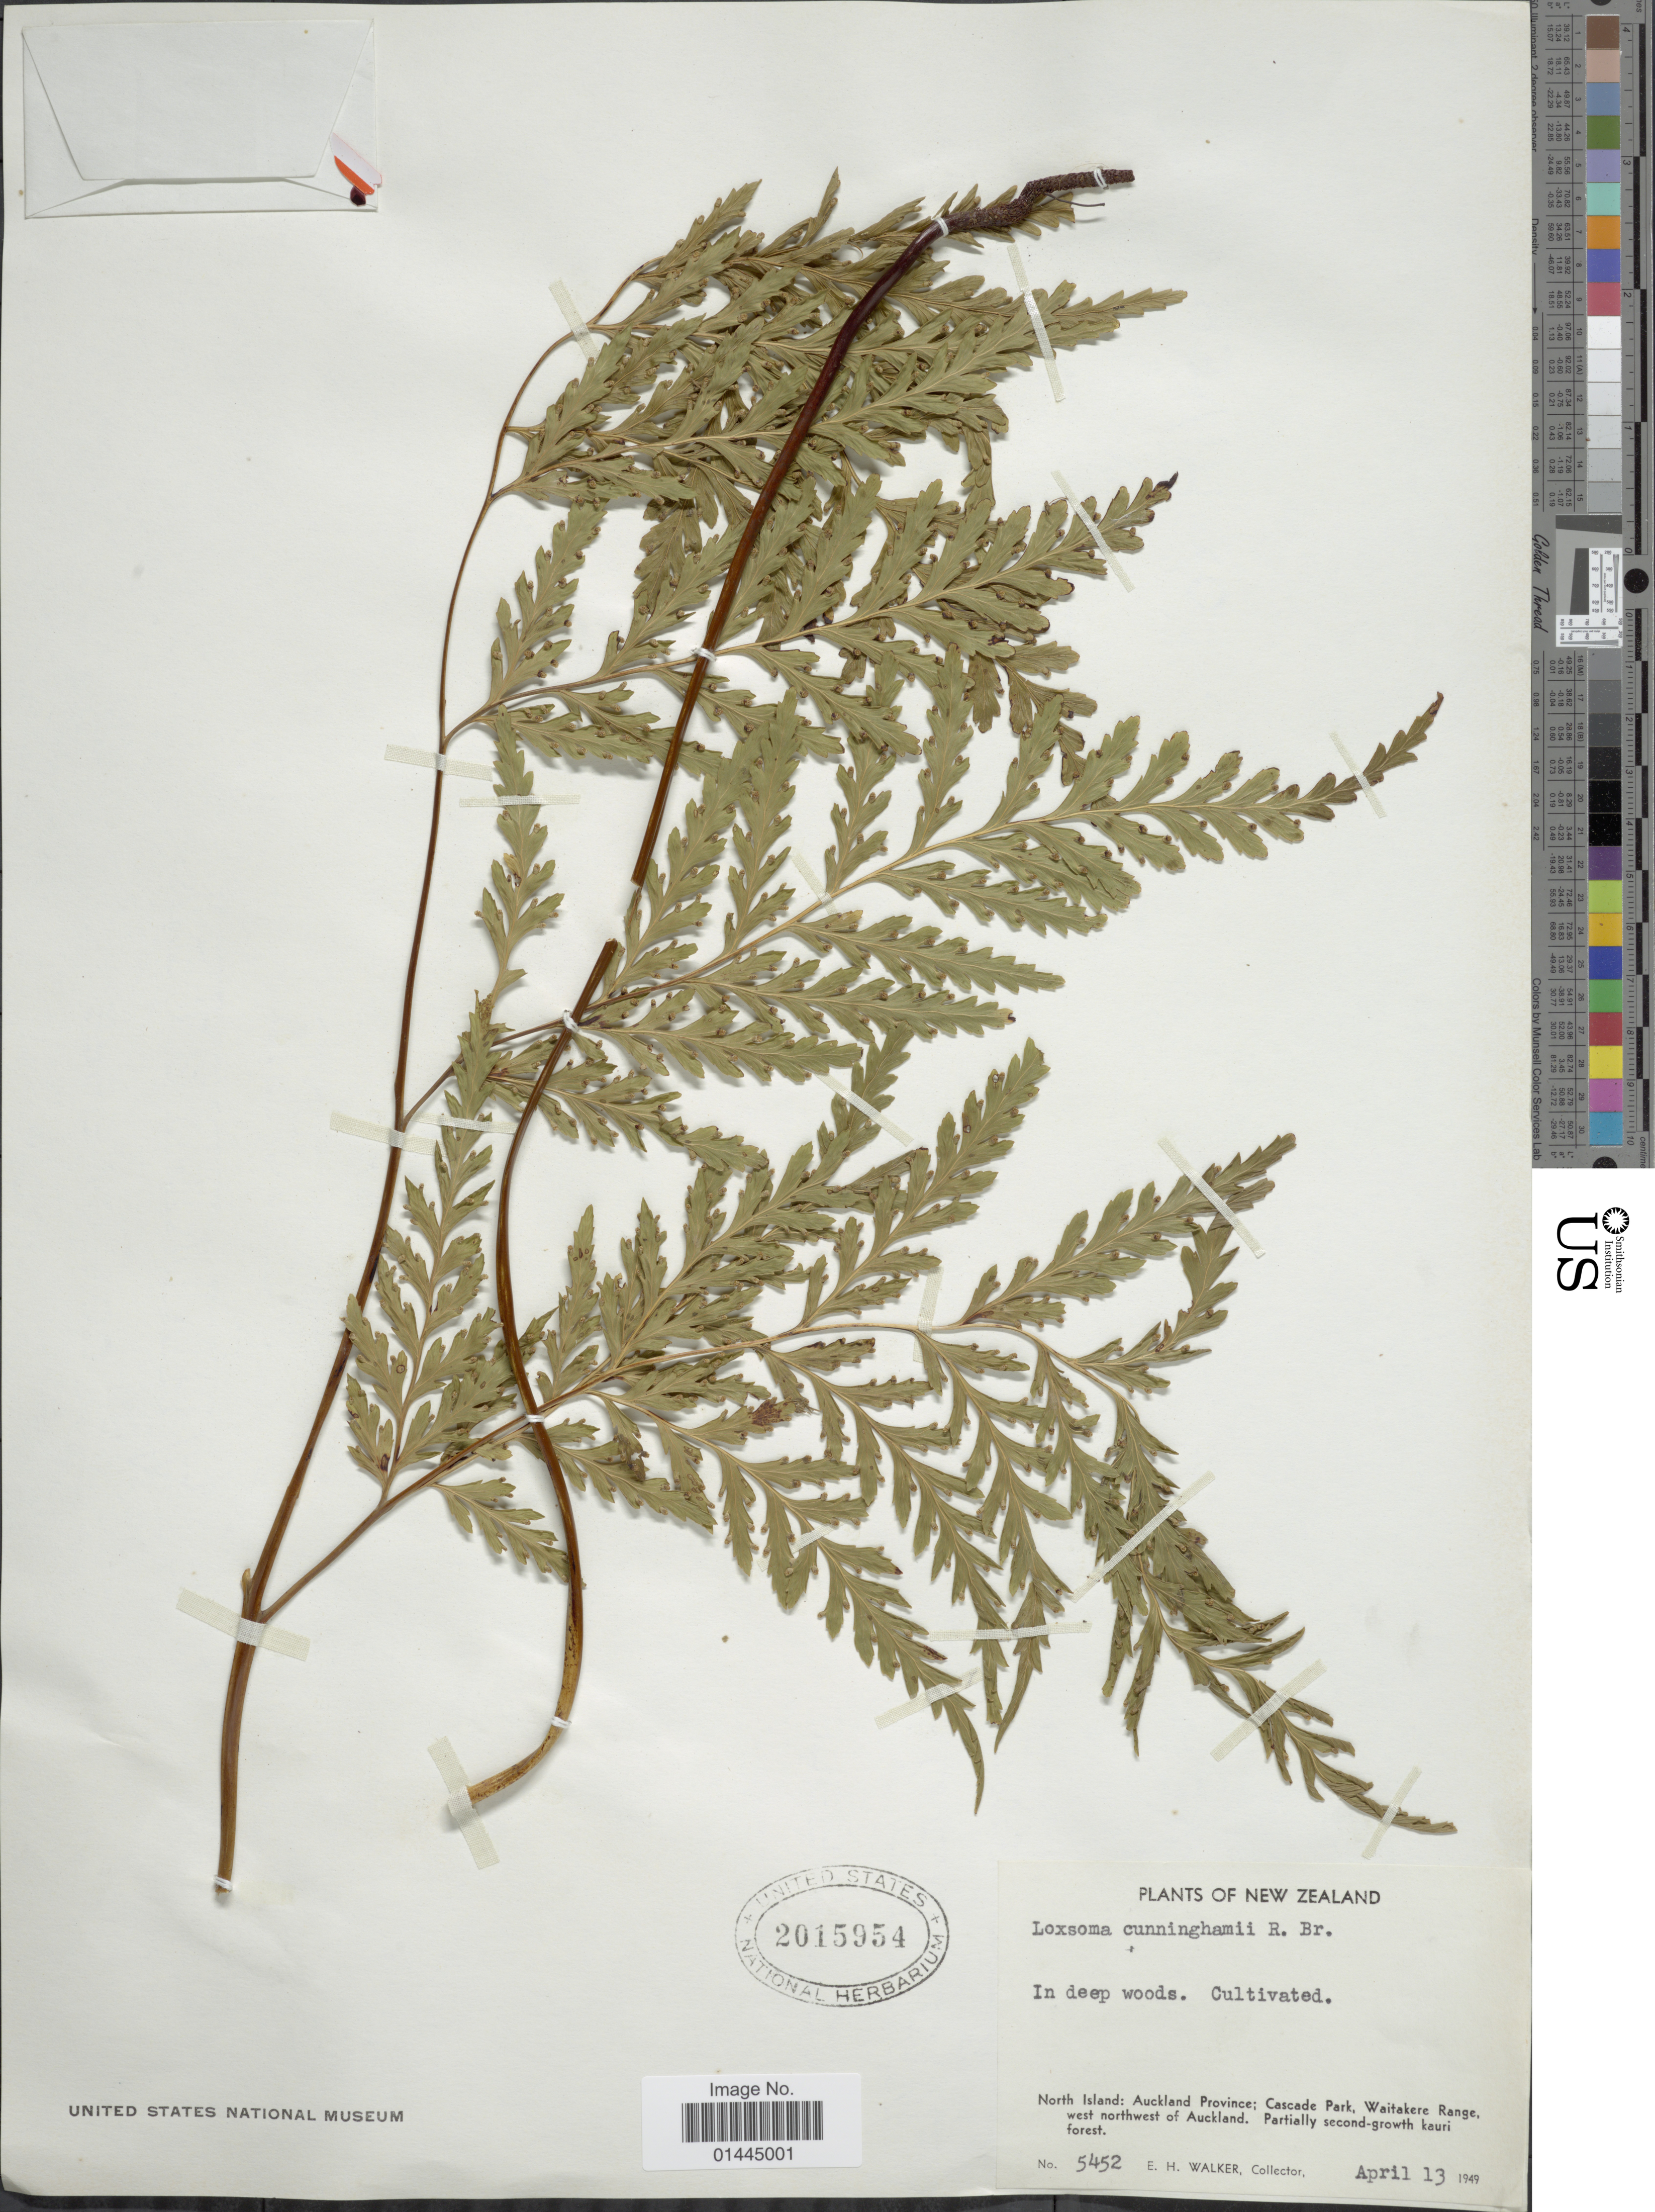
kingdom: Plantae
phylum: Tracheophyta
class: Polypodiopsida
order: Cyatheales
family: Loxsomataceae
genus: Loxsoma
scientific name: Loxsoma cunninghamii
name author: R. Br.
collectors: E. H. Walker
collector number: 5452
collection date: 1949-04-13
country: New Zealand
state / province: Auckland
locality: North Island: Cascade Parl, Waitakere Range, west northwest of Auckland, cultivated.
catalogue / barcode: US 2015954